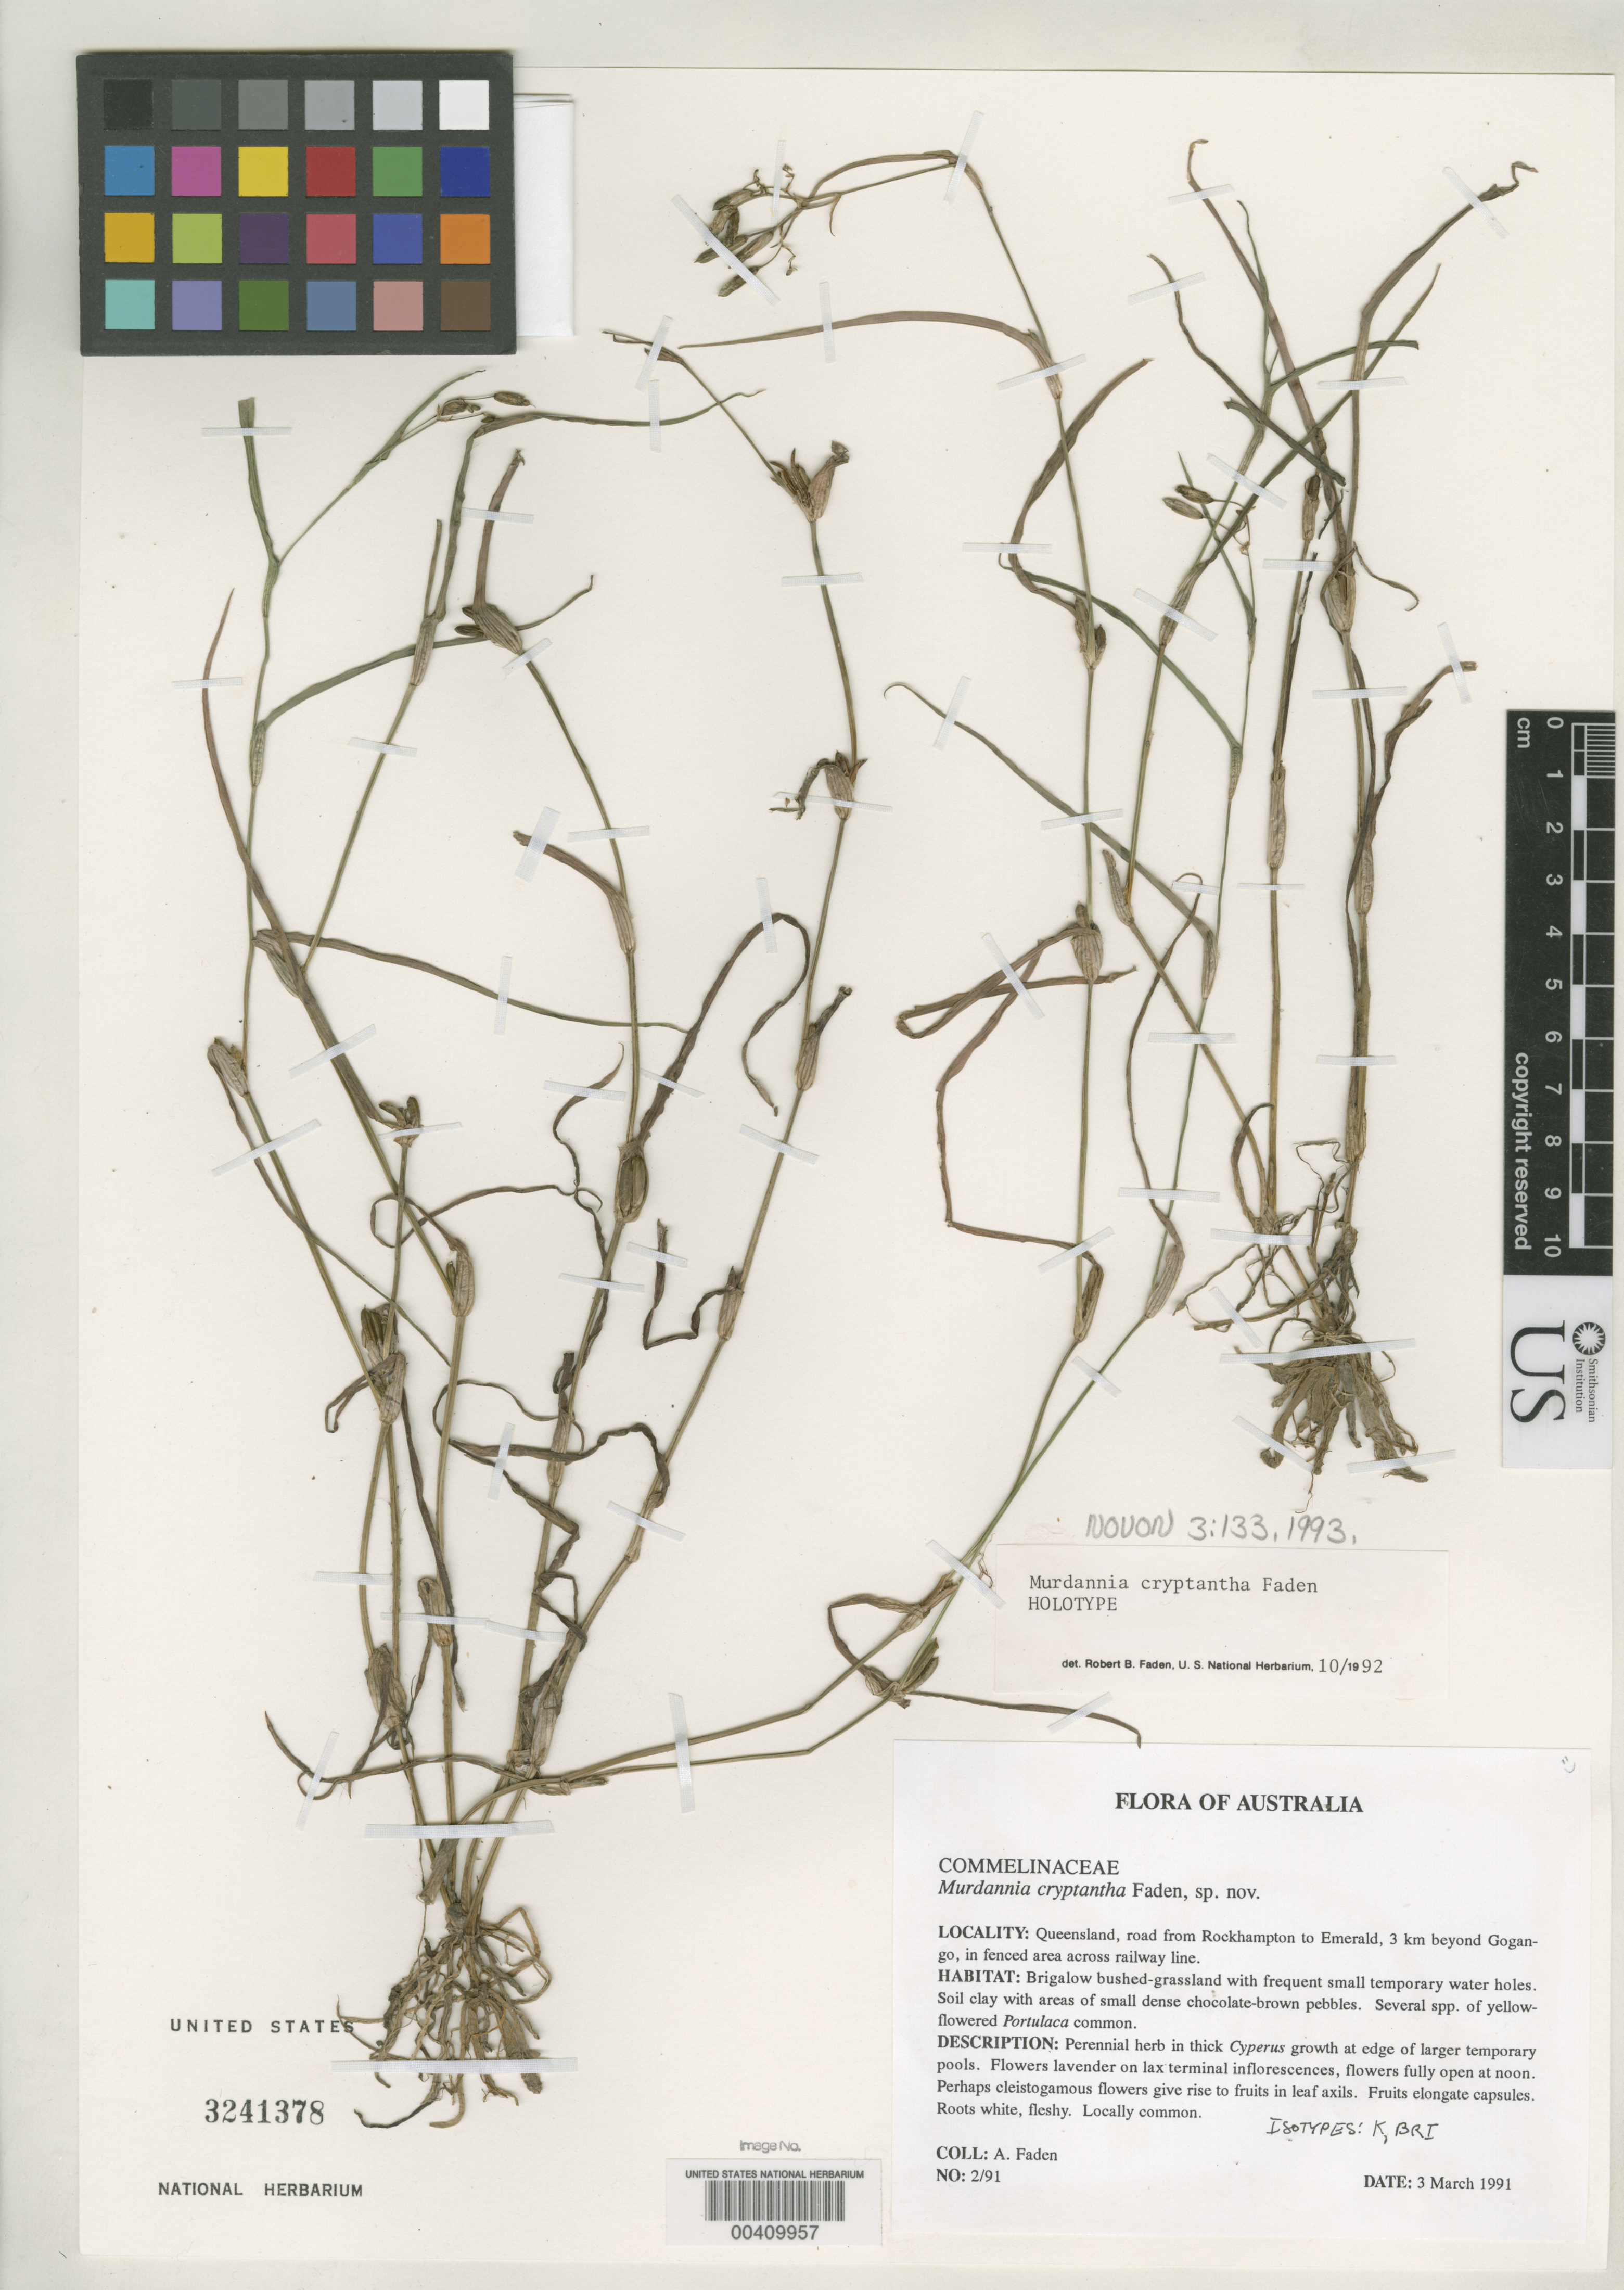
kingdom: Plantae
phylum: Tracheophyta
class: Liliopsida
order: Commelinales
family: Commelinaceae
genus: Murdannia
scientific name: Murdannia cryptantha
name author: Faden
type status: Holotype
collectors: A. J. Faden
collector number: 2/91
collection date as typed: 03 Mar 1991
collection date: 1991-03-03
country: Australia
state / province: Queensland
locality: Road from Rockhampton to Emerald, 3 km beyond Gogango.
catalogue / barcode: US 3241378